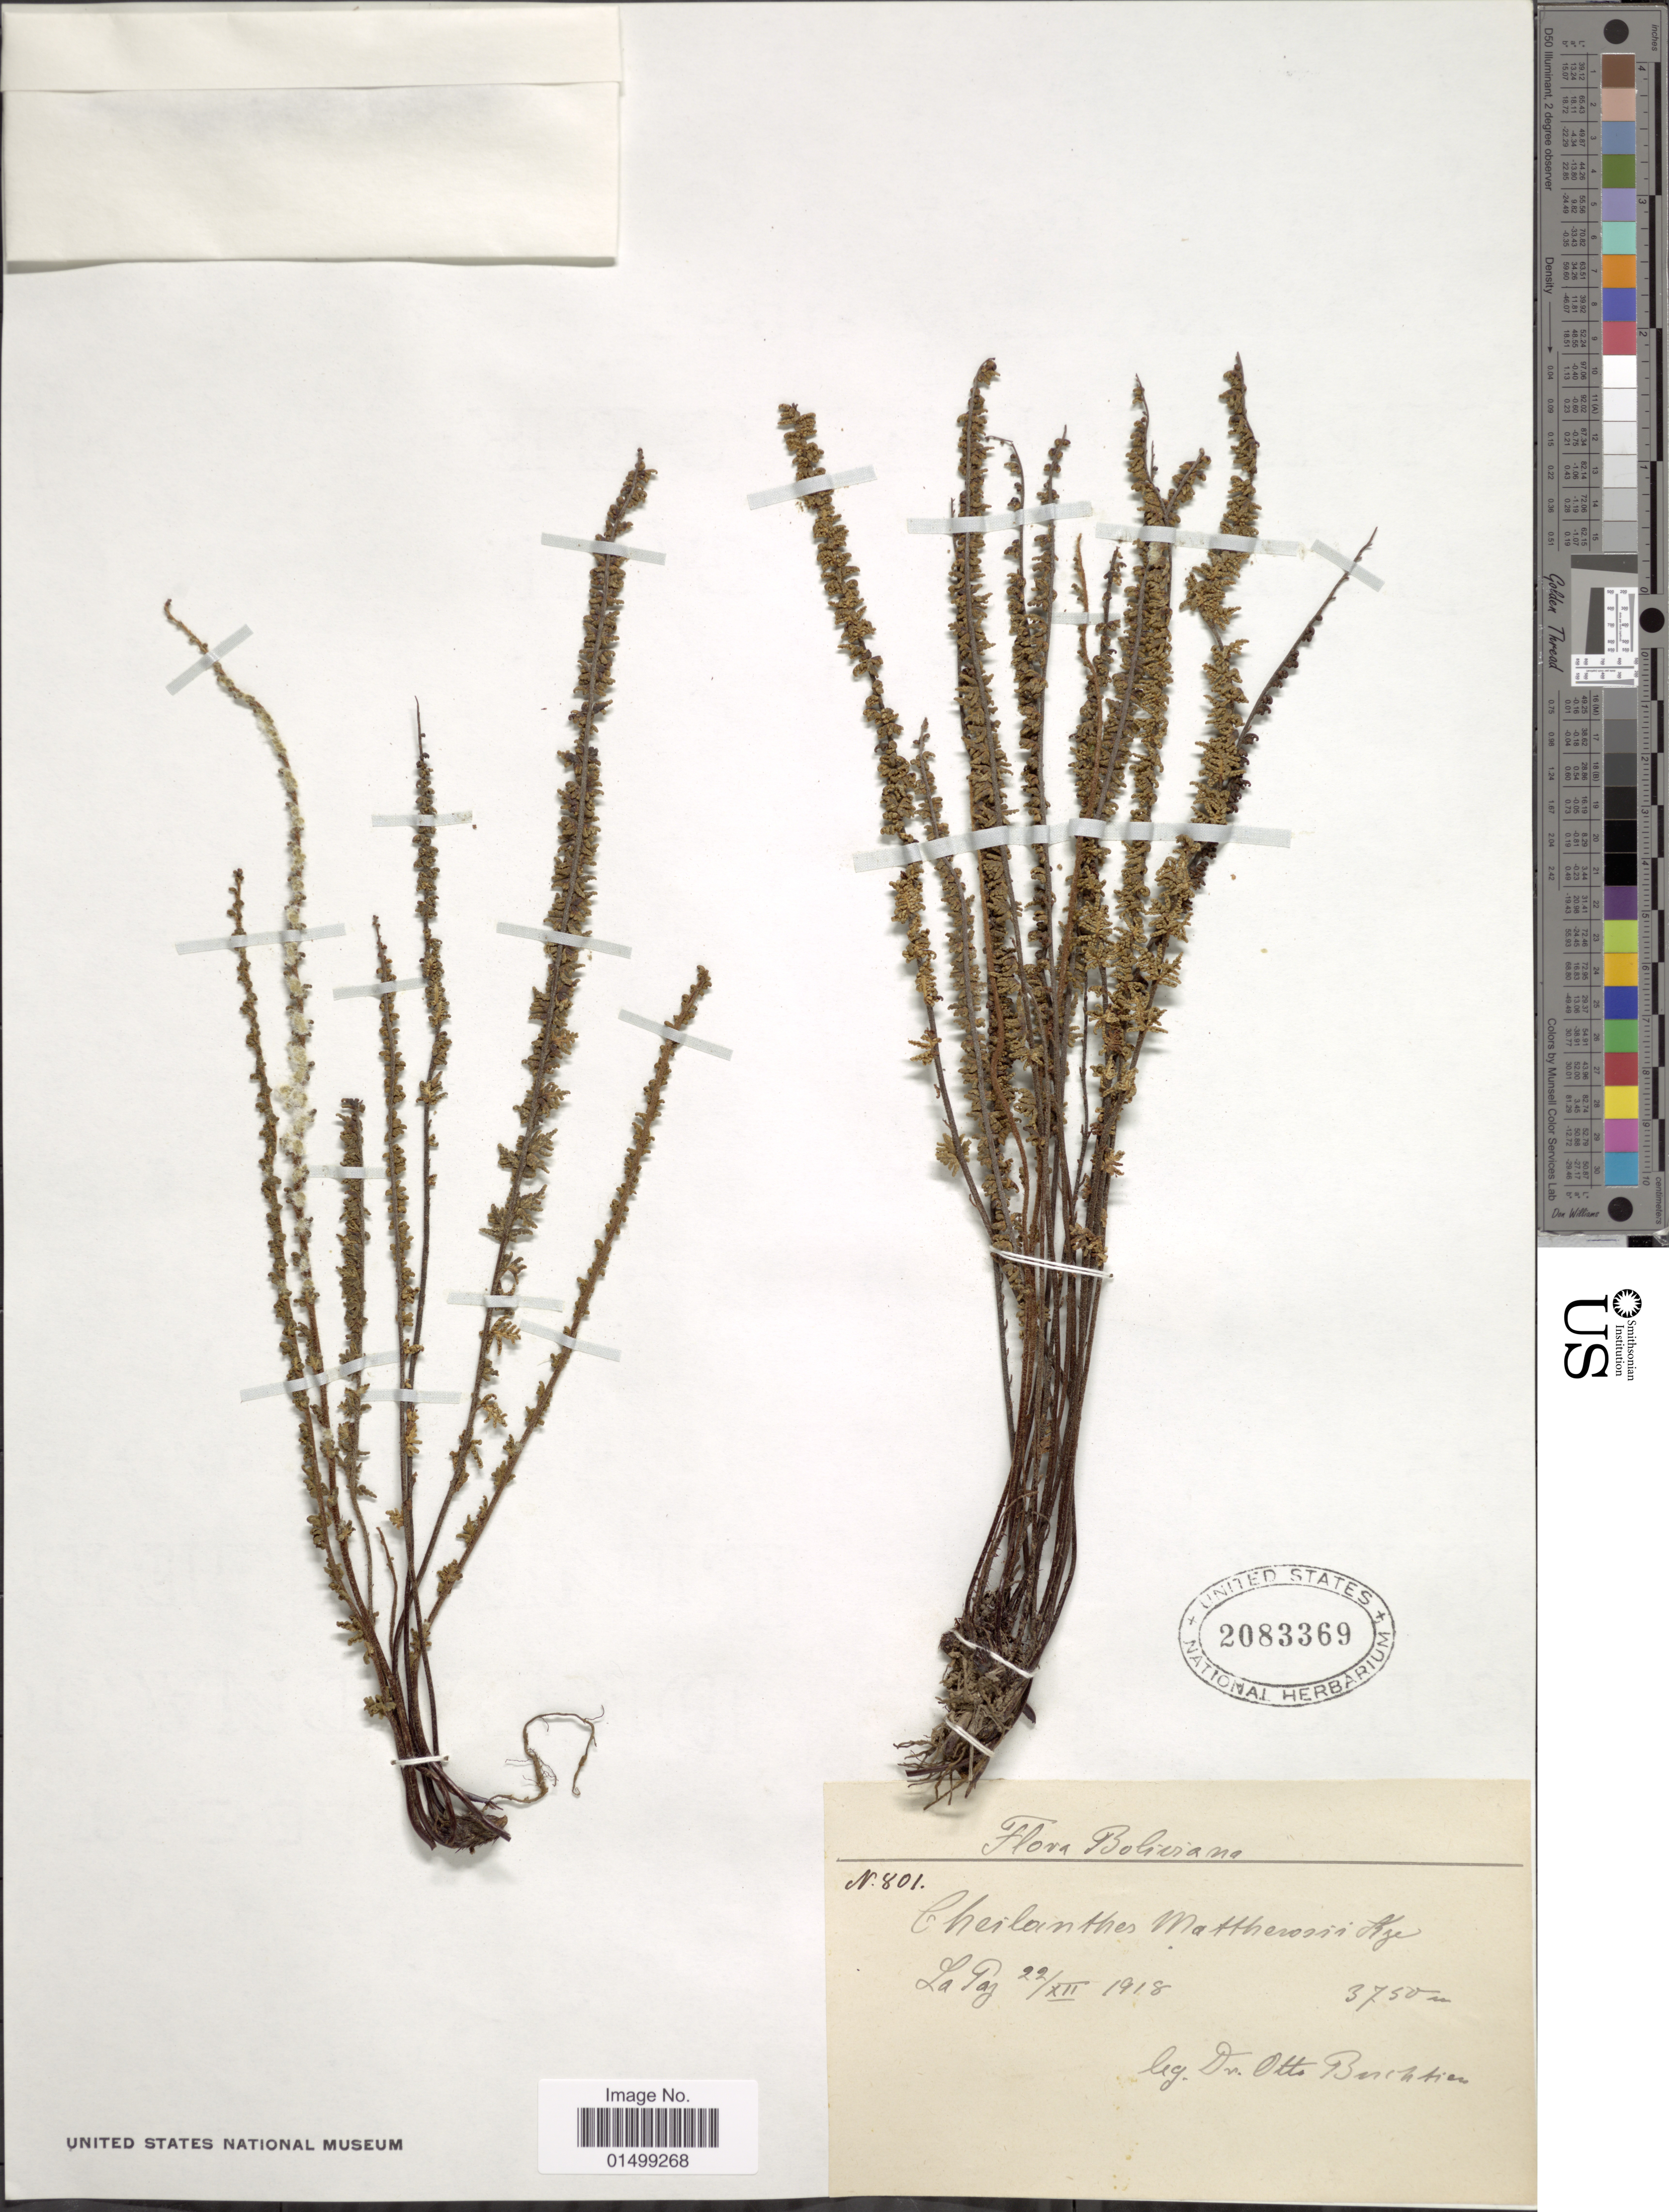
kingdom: Plantae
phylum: Tracheophyta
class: Polypodiopsida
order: Polypodiales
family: Pteridaceae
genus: Cheilanthes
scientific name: Cheilanthes pruinata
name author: Kaulf.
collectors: O. Buchtien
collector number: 801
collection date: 1918-12-22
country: Bolivia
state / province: La Paz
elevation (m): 3750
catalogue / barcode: US 2083369